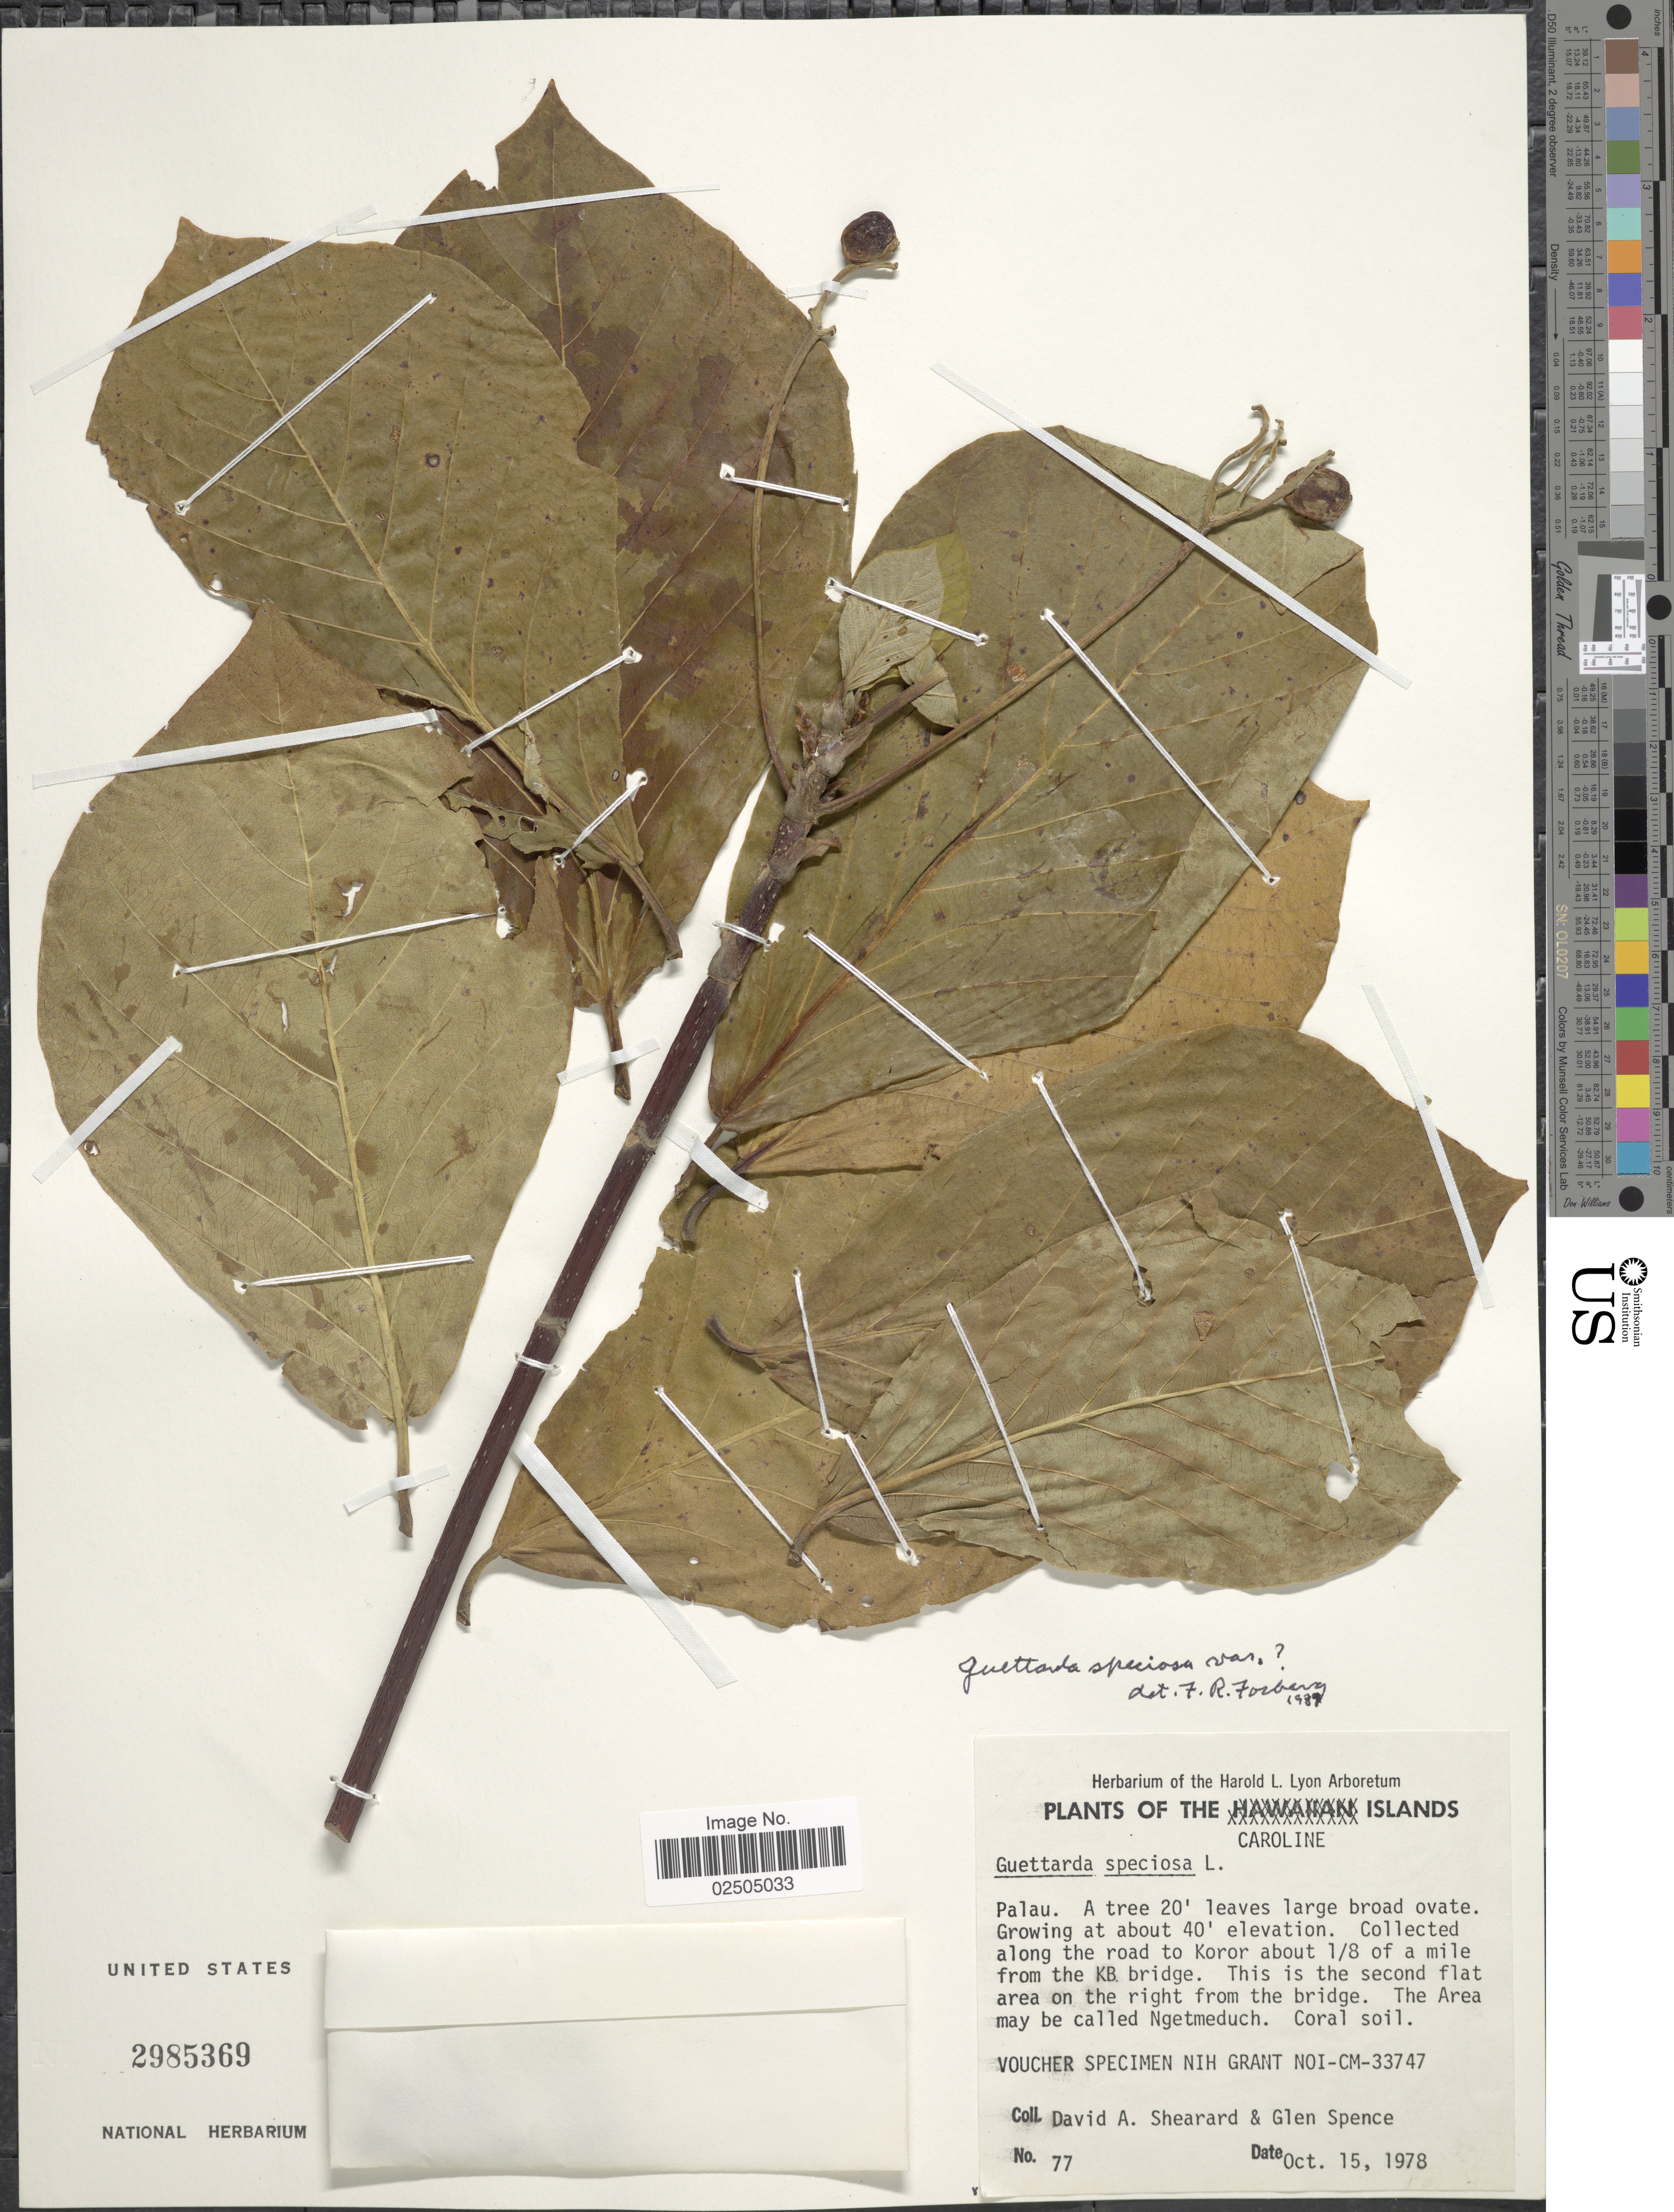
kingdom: Plantae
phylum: Tracheophyta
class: Magnoliopsida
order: Gentianales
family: Rubiaceae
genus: Guettarda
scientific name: Guettarda speciosa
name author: L.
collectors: D. Shearard & G. Spence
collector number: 77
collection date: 1978-10-15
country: Palau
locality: The Caroline Islands, Palau, Collected along the road to Koror about 1/8 of a mile from the KB bridge. This is the second flat area on the right from the bridge. The area may be called Ngetmeduch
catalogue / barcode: US 2985369